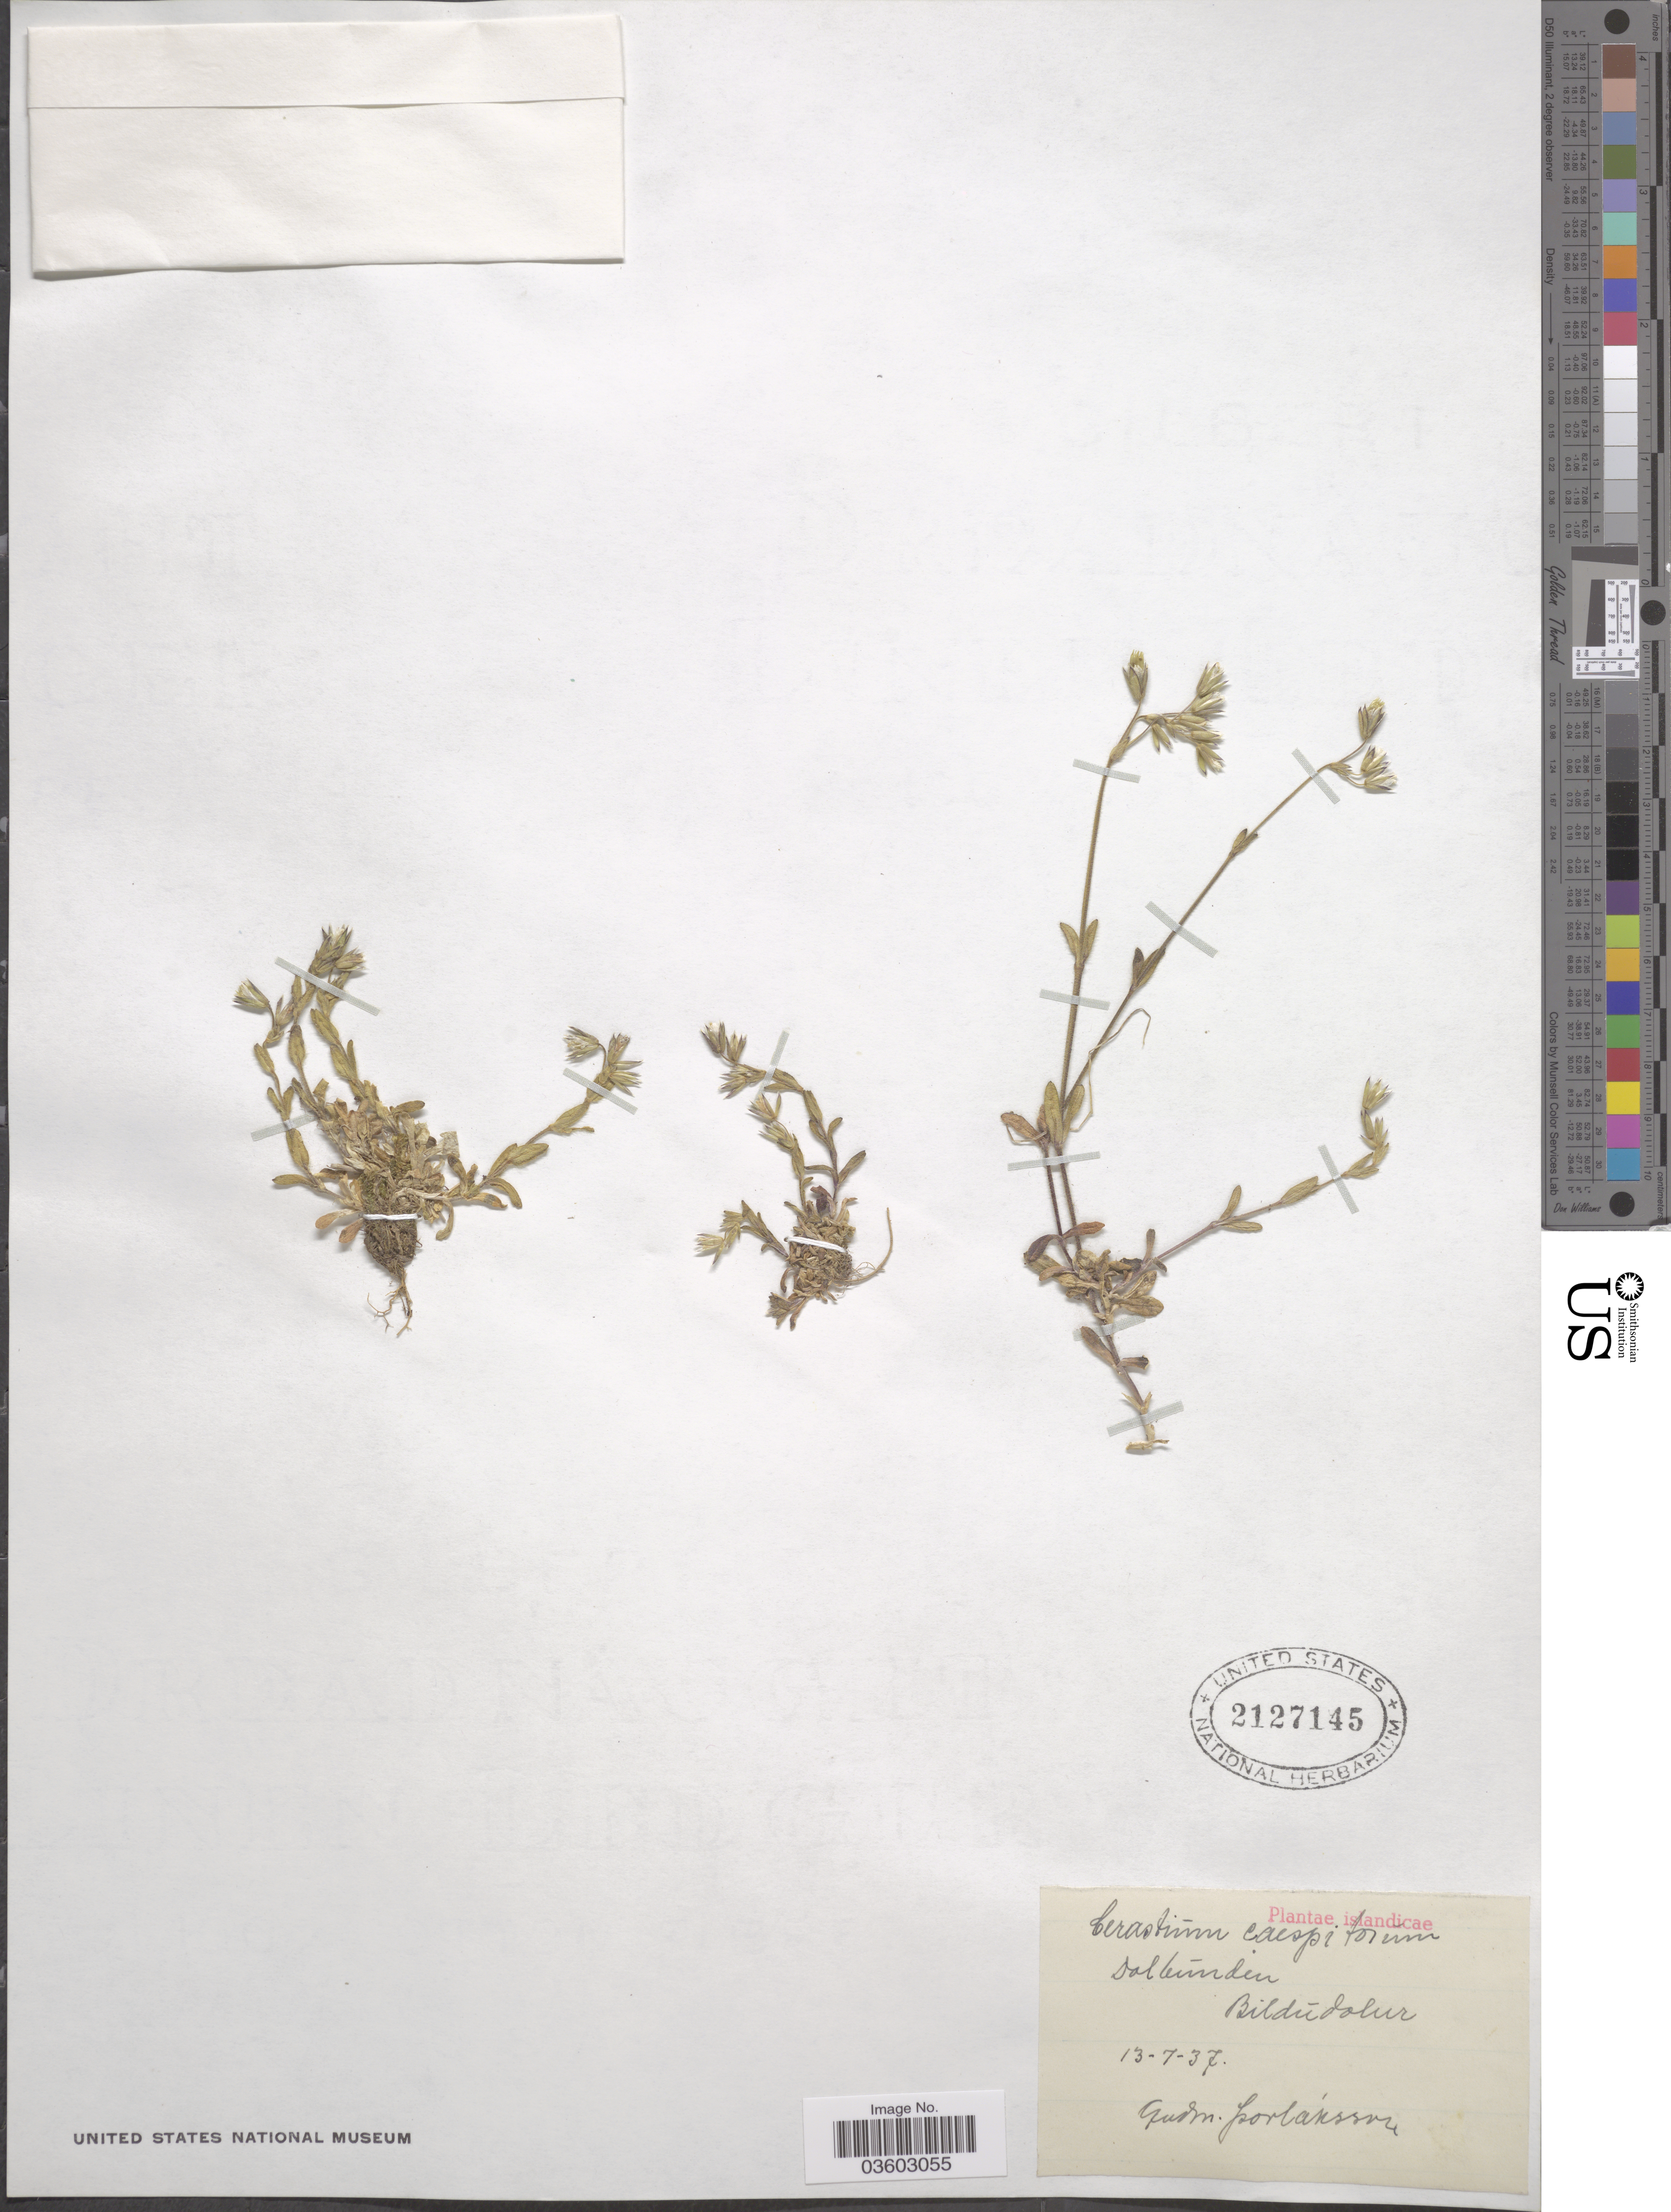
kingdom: Plantae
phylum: Tracheophyta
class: Magnoliopsida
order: Caryophyllales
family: Caryophyllaceae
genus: Cerastium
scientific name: Cerastium caespitosum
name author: Rchb. & Kit.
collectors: G. Porlaksson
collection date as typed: Transcribed d/m/y: 13/7/37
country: Iceland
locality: Islandicae. Dolteunden. Bildúdolur.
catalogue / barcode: US 2127145